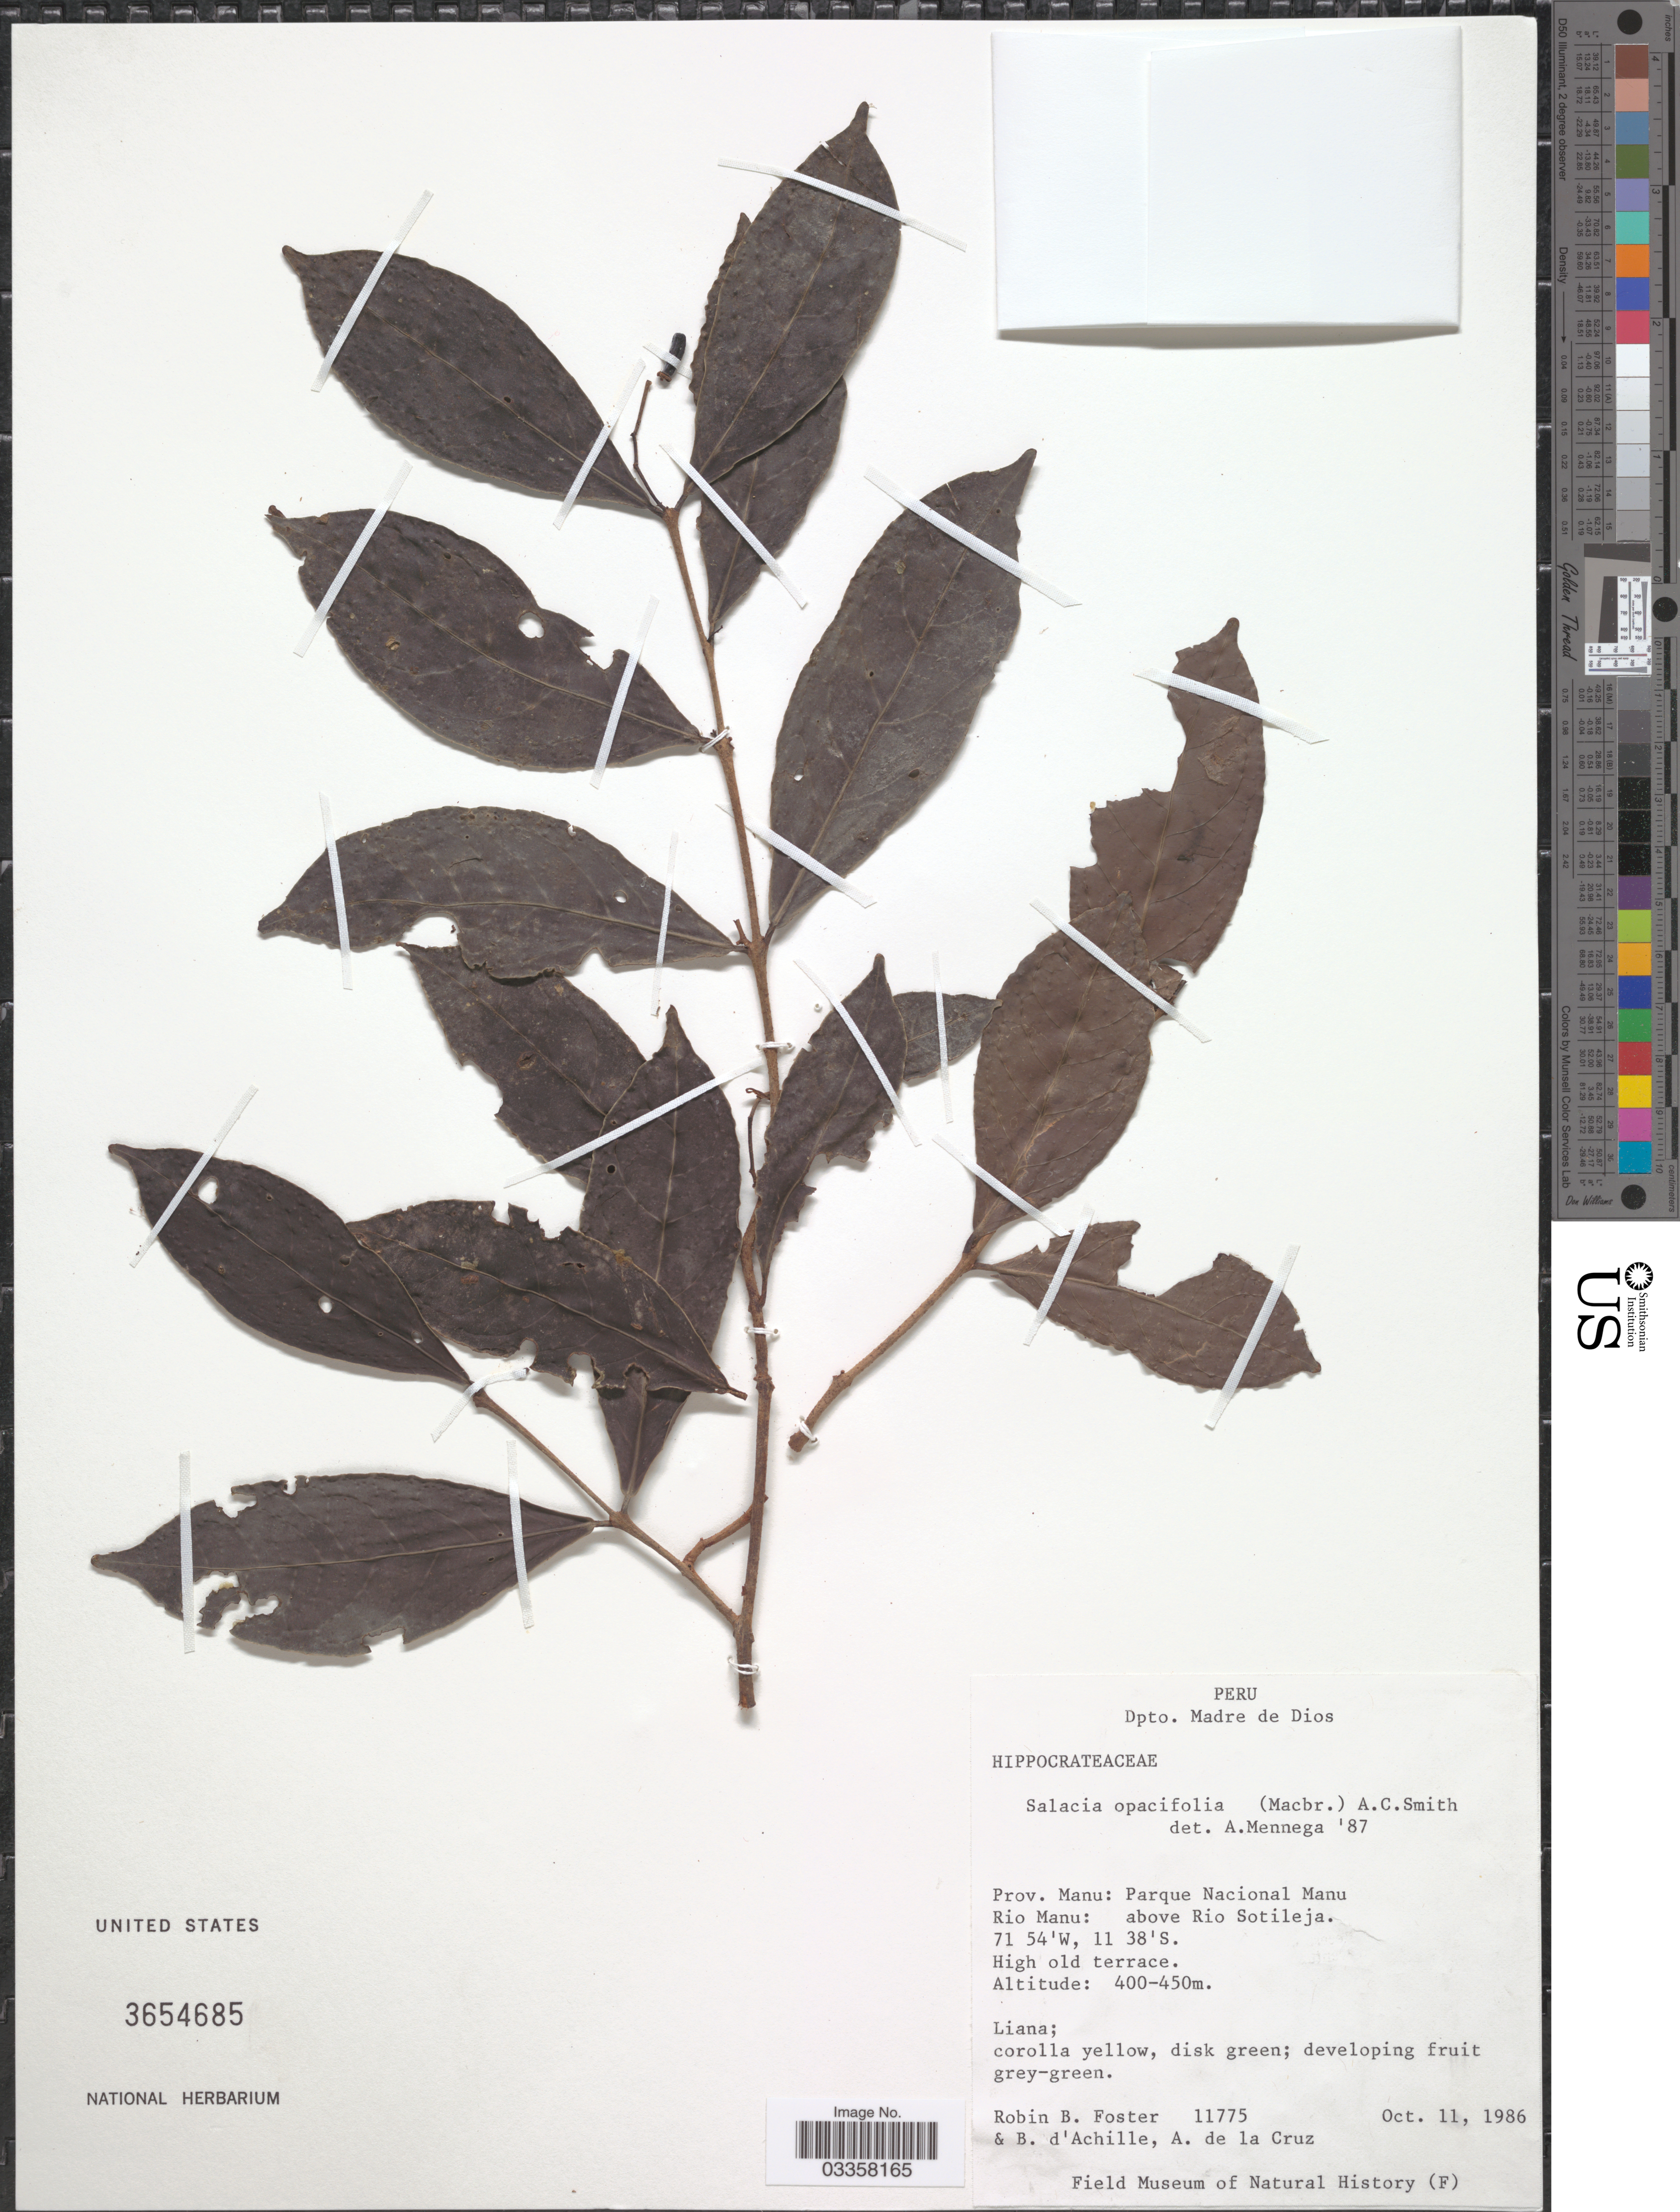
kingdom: Plantae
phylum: Tracheophyta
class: Magnoliopsida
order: Celastrales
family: Celastraceae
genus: Salacia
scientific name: Salacia opacifolia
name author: (J.F. Macbr.) A.C. Sm.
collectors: R. B. Foster, B. d'Achille & A. De la Cruz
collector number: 11775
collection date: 1986-10-11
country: Peru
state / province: Madre de Dios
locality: Prov. Manu: Parque Nacional Manu, Rio Manu: above Rio Sotileja.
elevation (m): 400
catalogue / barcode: US 3654685